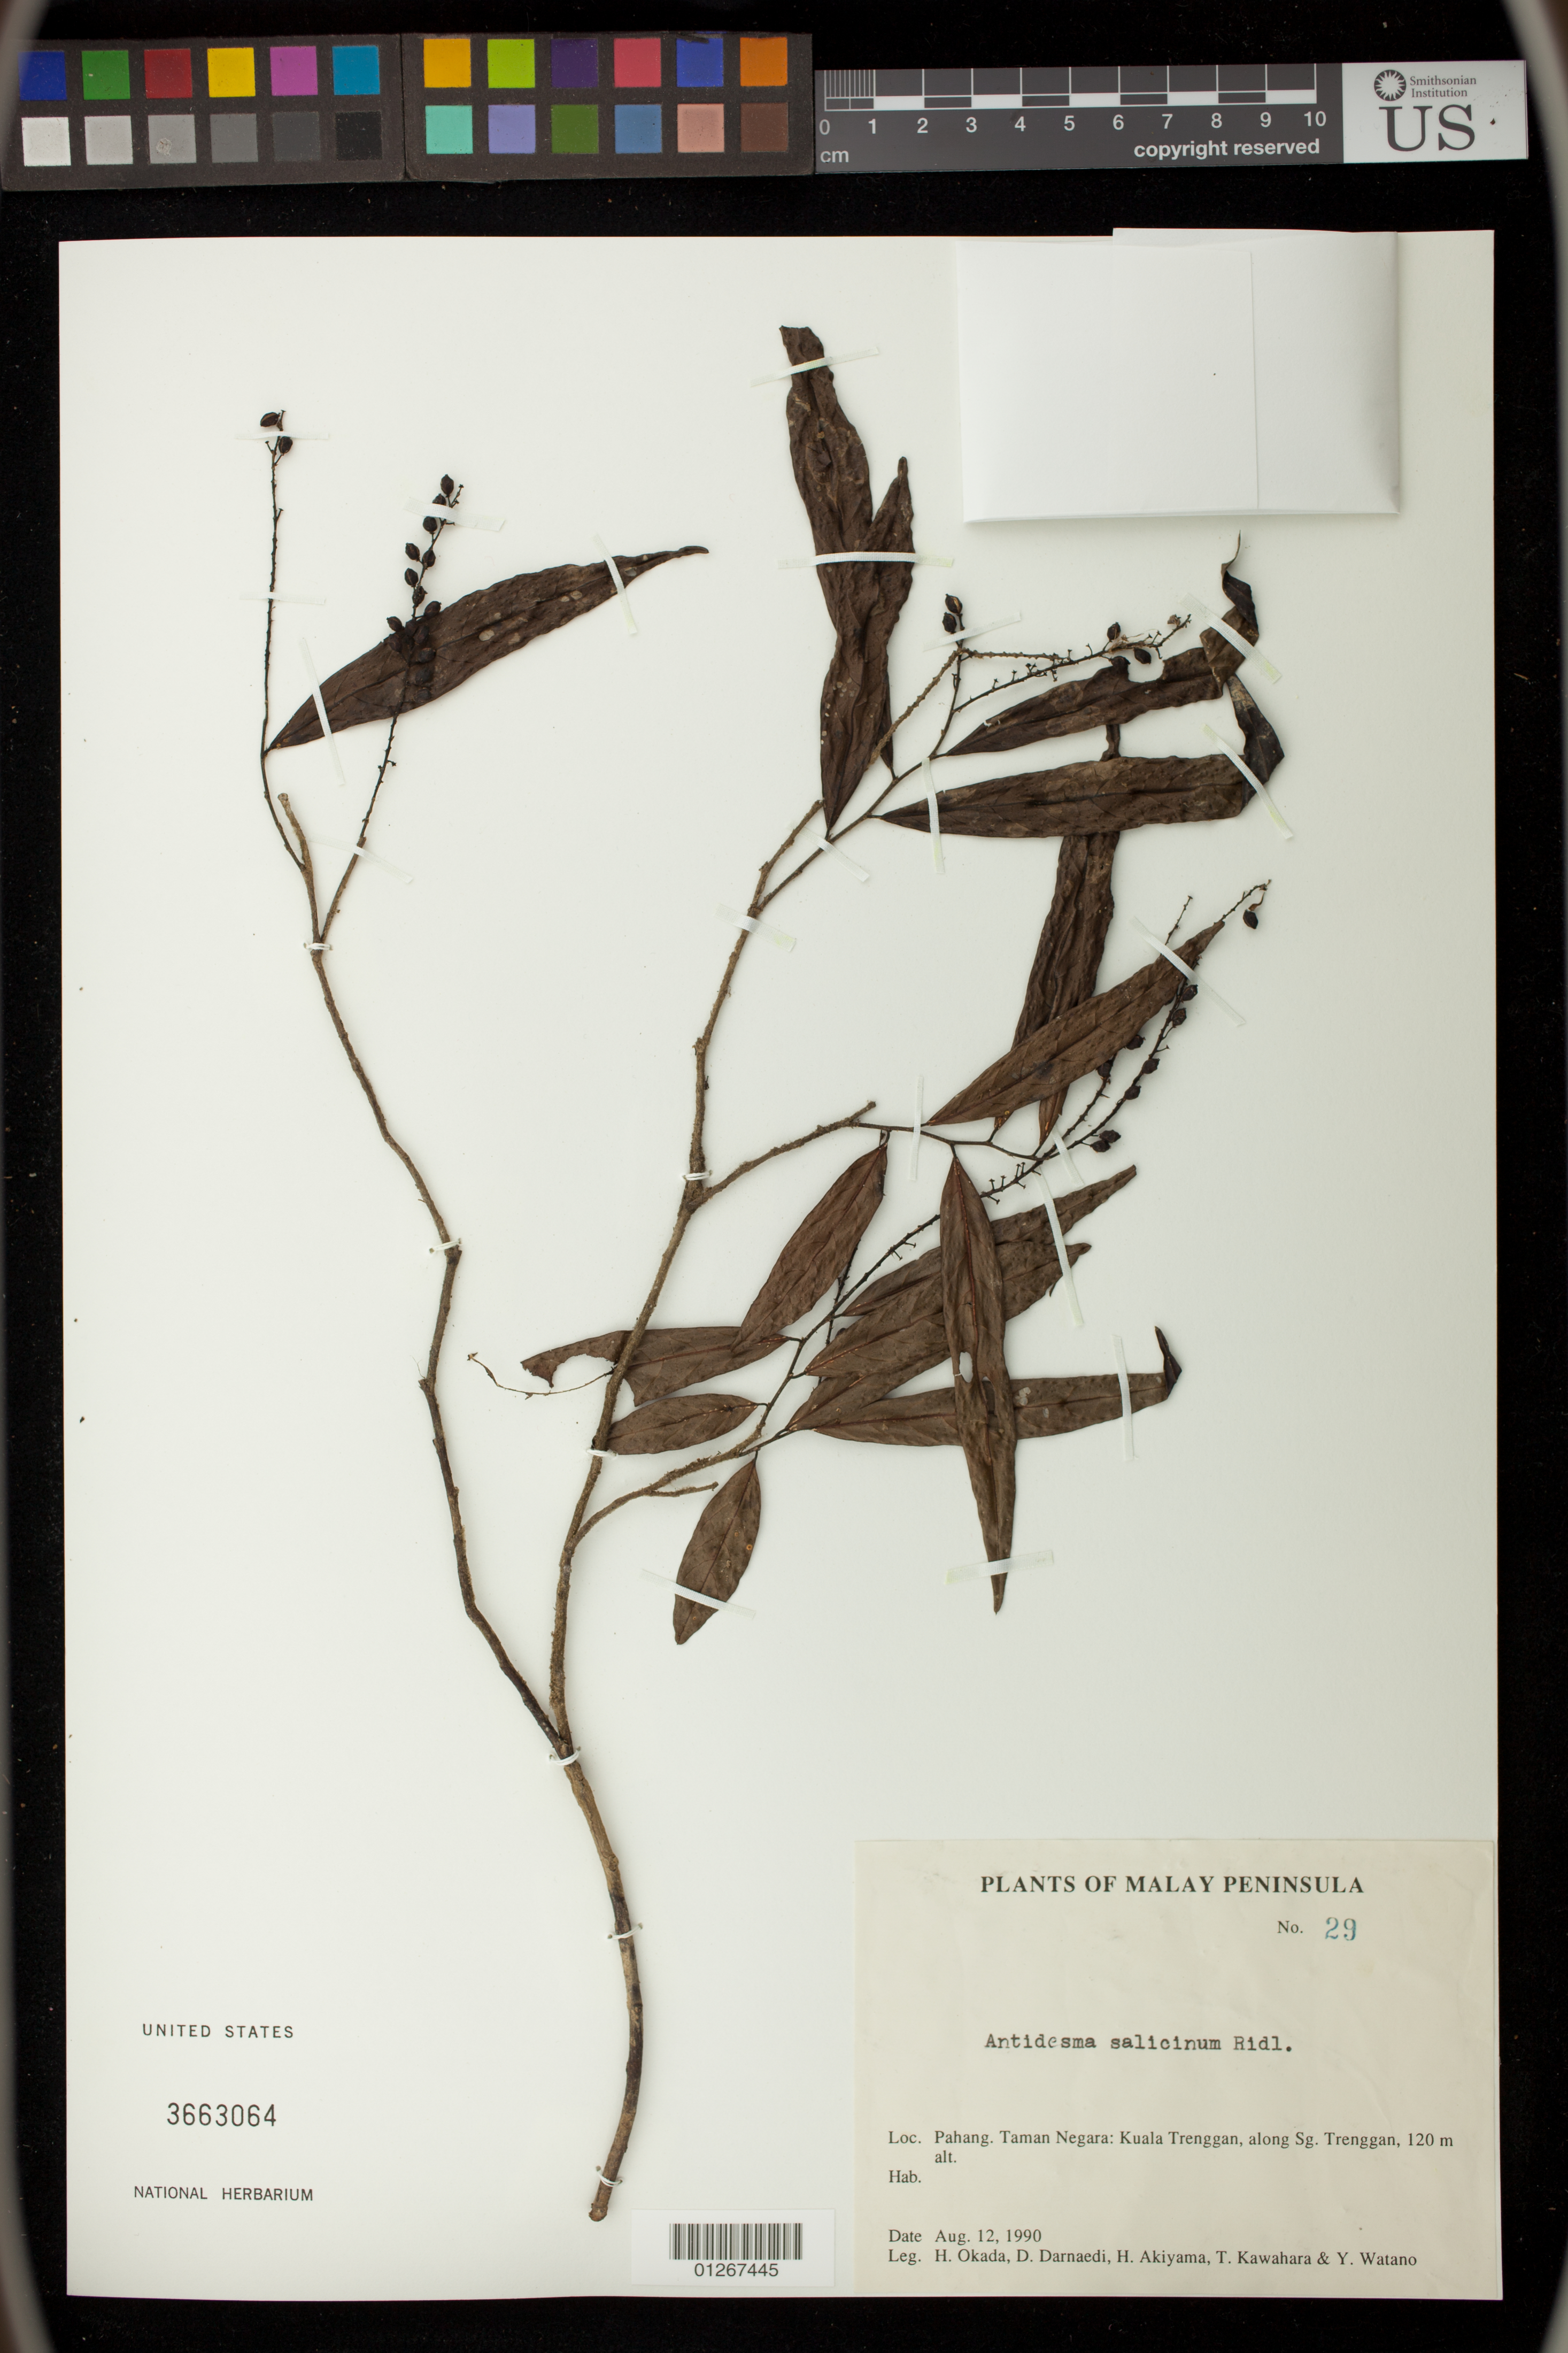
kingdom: Plantae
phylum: Tracheophyta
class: Magnoliopsida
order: Malpighiales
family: Phyllanthaceae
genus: Antidesma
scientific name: Antidesma salicinum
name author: Ridl.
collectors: H. Okada, D. Darnaedi, H. Akiyama, T. Kawahara & Y. Watano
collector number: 29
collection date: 1990-08-12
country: Malaysia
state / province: Pahang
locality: Taman Negara: Kuala Trenggan, along Sg. Trenggan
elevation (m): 120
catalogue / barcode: US 3663064